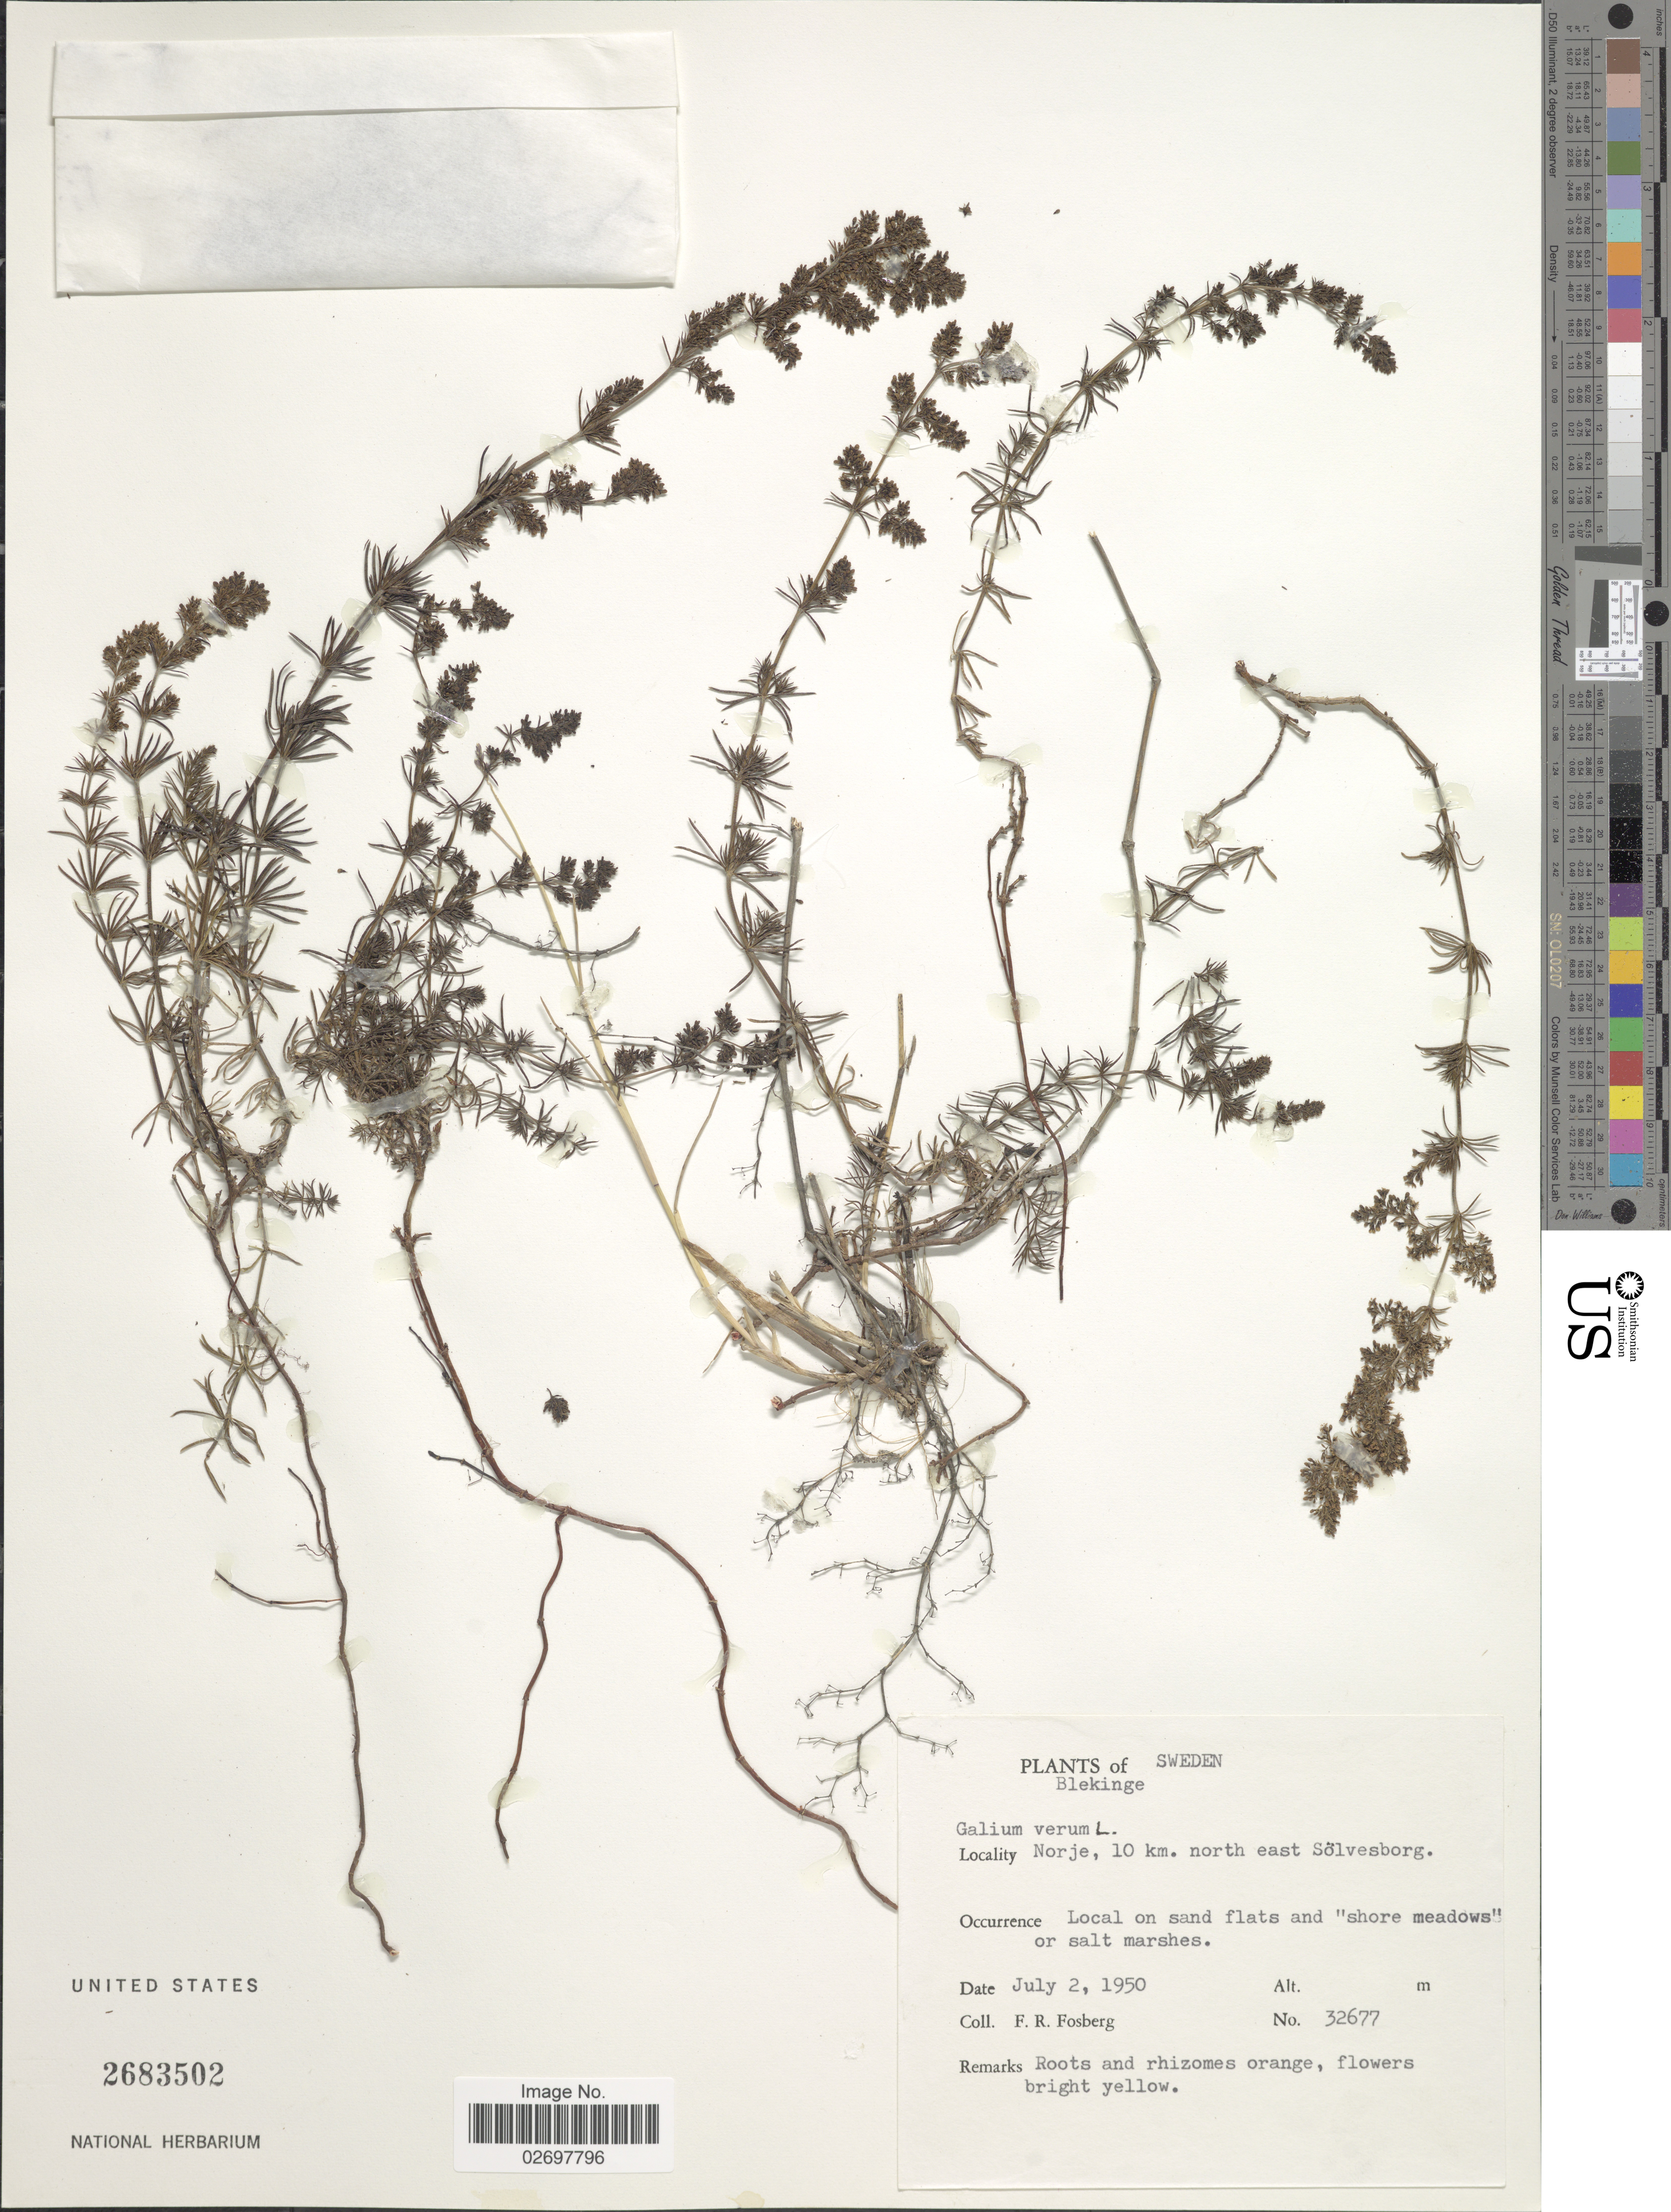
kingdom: Plantae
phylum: Tracheophyta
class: Magnoliopsida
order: Gentianales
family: Rubiaceae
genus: Galium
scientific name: Galium verum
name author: L.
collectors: F. R. Fosberg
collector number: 32677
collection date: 1950-07-02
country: Sweden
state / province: Blekinge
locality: Blekinge, Norje, 10 km. north east Solvesborg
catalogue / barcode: US 2683502